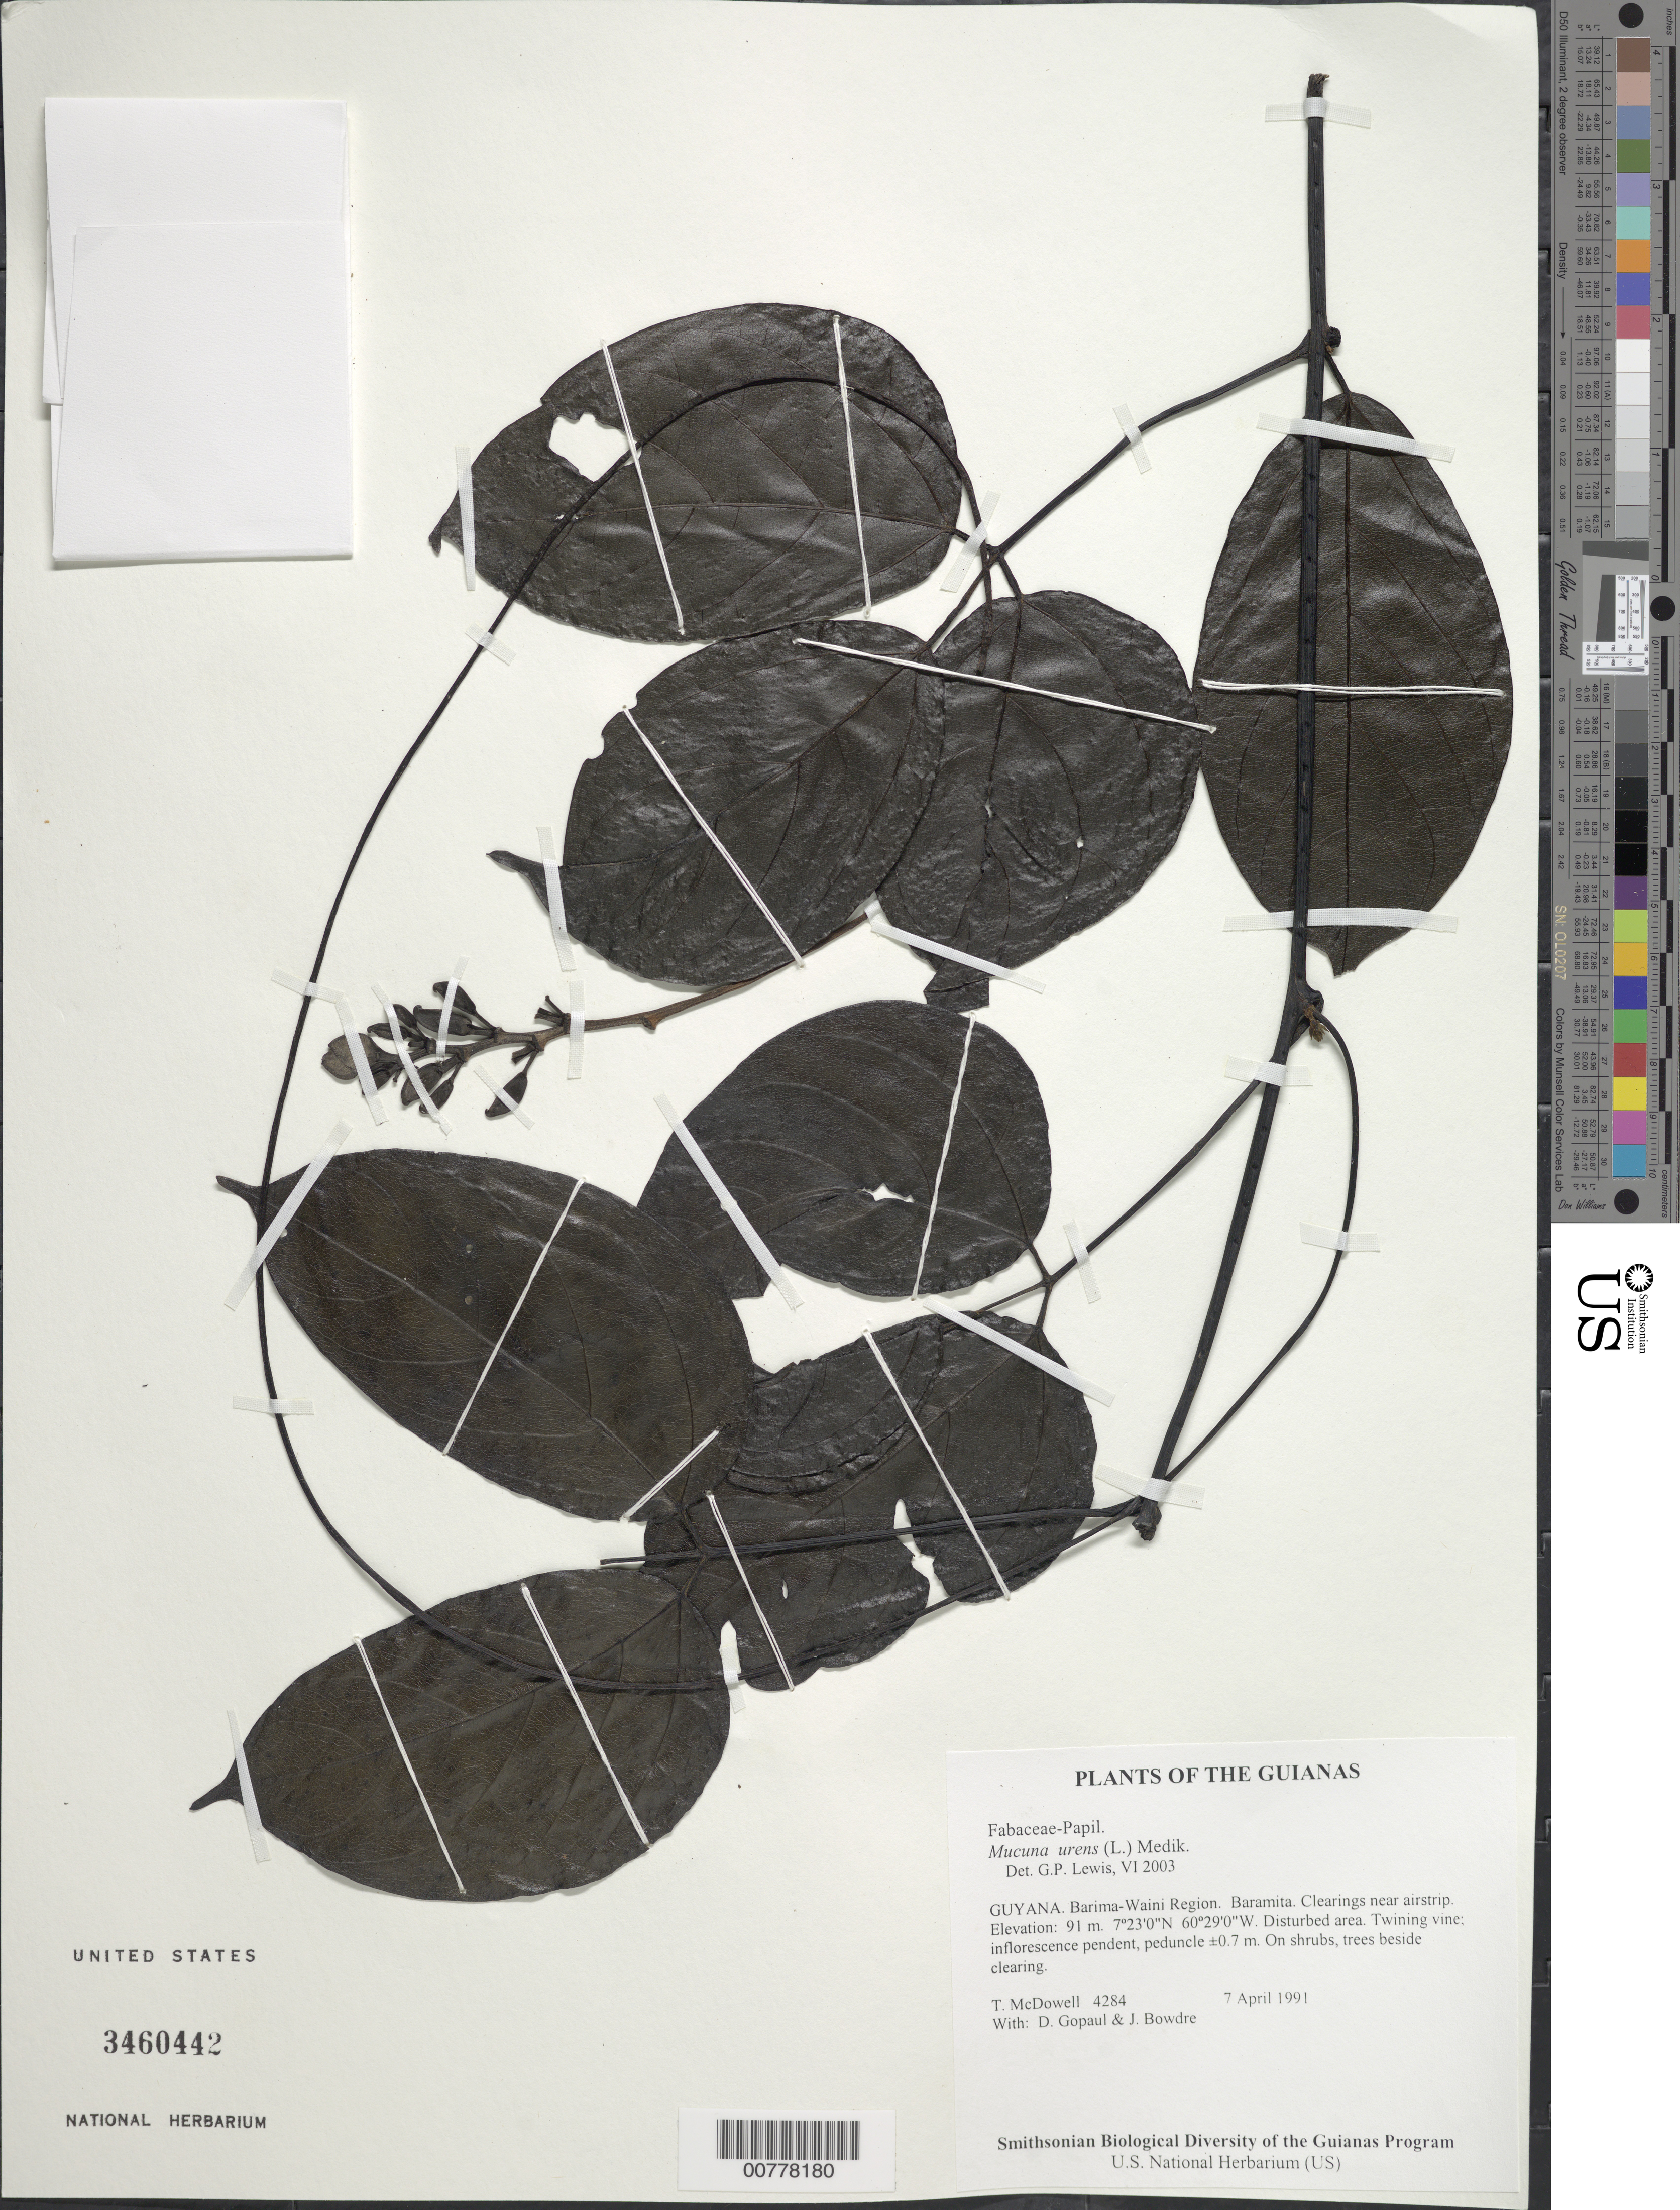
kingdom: Plantae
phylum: Tracheophyta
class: Magnoliopsida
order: Fabales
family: Fabaceae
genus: Mucuna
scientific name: Mucuna urens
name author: (L.) Medik.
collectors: T. McDowell, D. Gopaul & J. Bowdre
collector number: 4284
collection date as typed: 7 April 1991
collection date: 1991-04-07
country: Guyana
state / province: Barima-Waini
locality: Baramita. Clearings near airstrip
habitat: Disturbed area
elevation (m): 91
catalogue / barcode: US 3460442